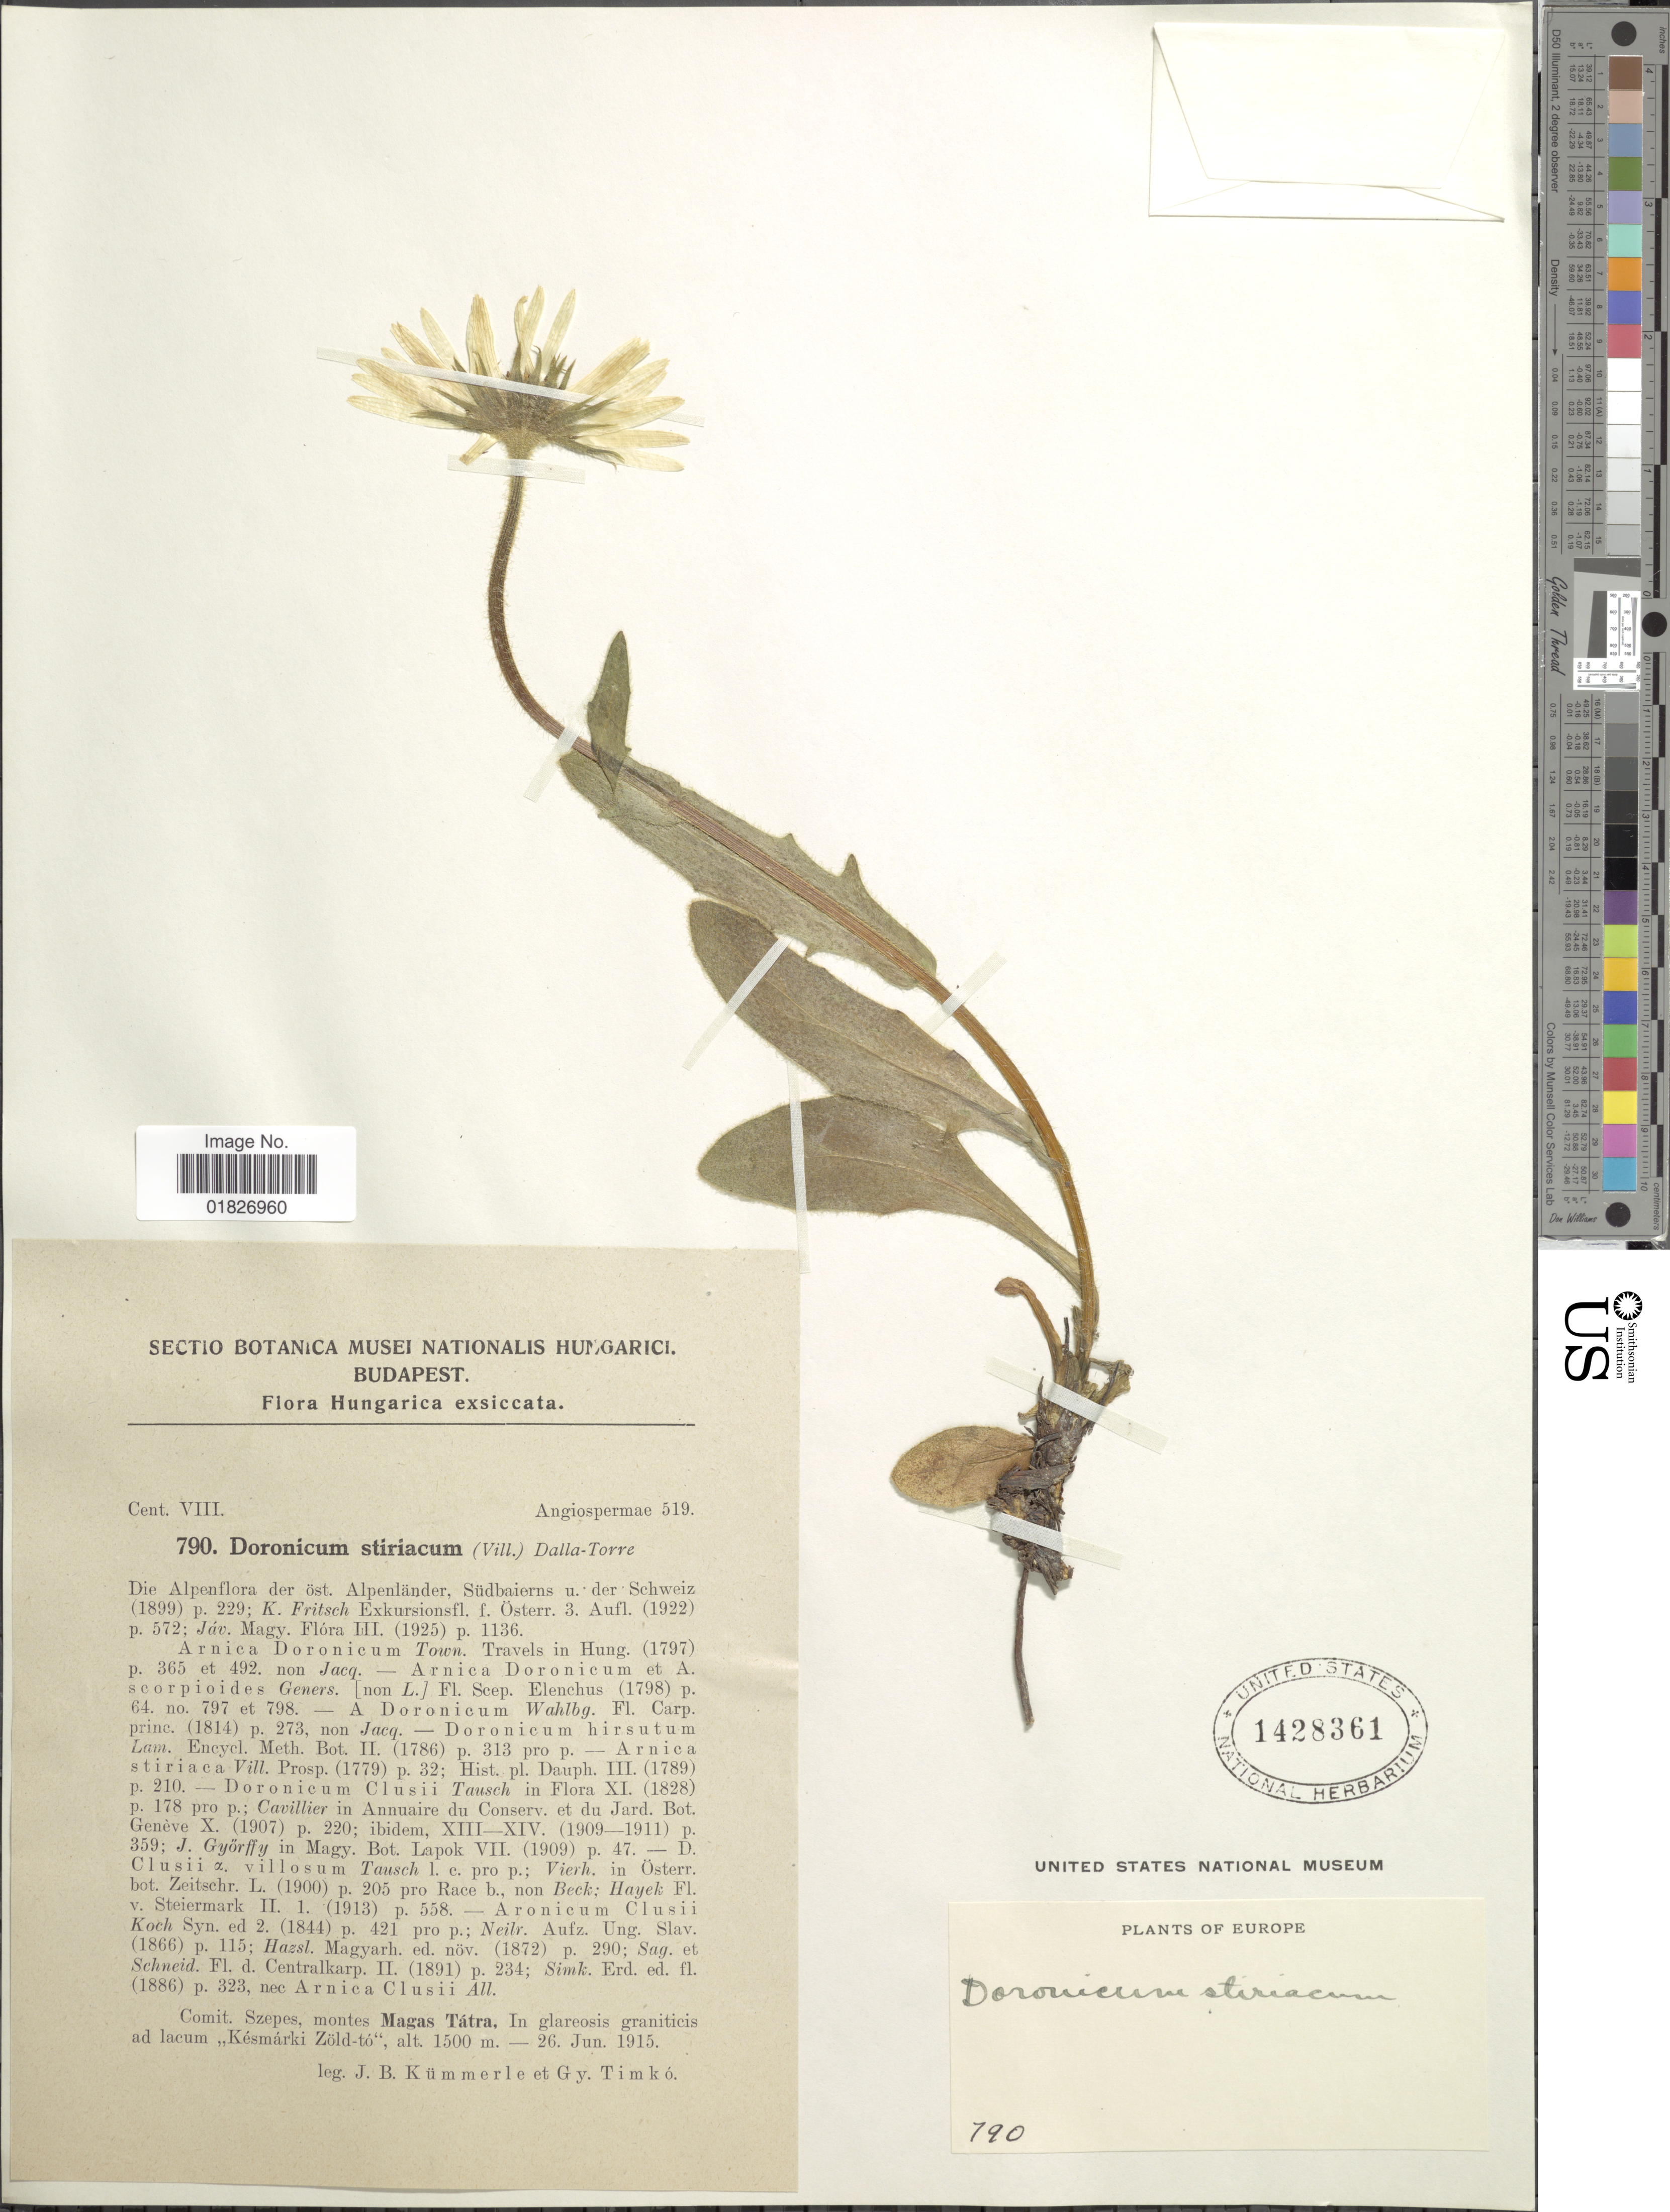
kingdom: Plantae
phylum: Tracheophyta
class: Magnoliopsida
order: Asterales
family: Asteraceae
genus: Doronicum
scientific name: Doronicum clusii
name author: (All.) Tausch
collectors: J. Kummerle & G. Timko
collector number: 790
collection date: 1915-06-26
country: Hungary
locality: Europe, Comit. Szepes, montes Magas Tatra, Kesmarki Zold-to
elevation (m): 1500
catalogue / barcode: US 1428361